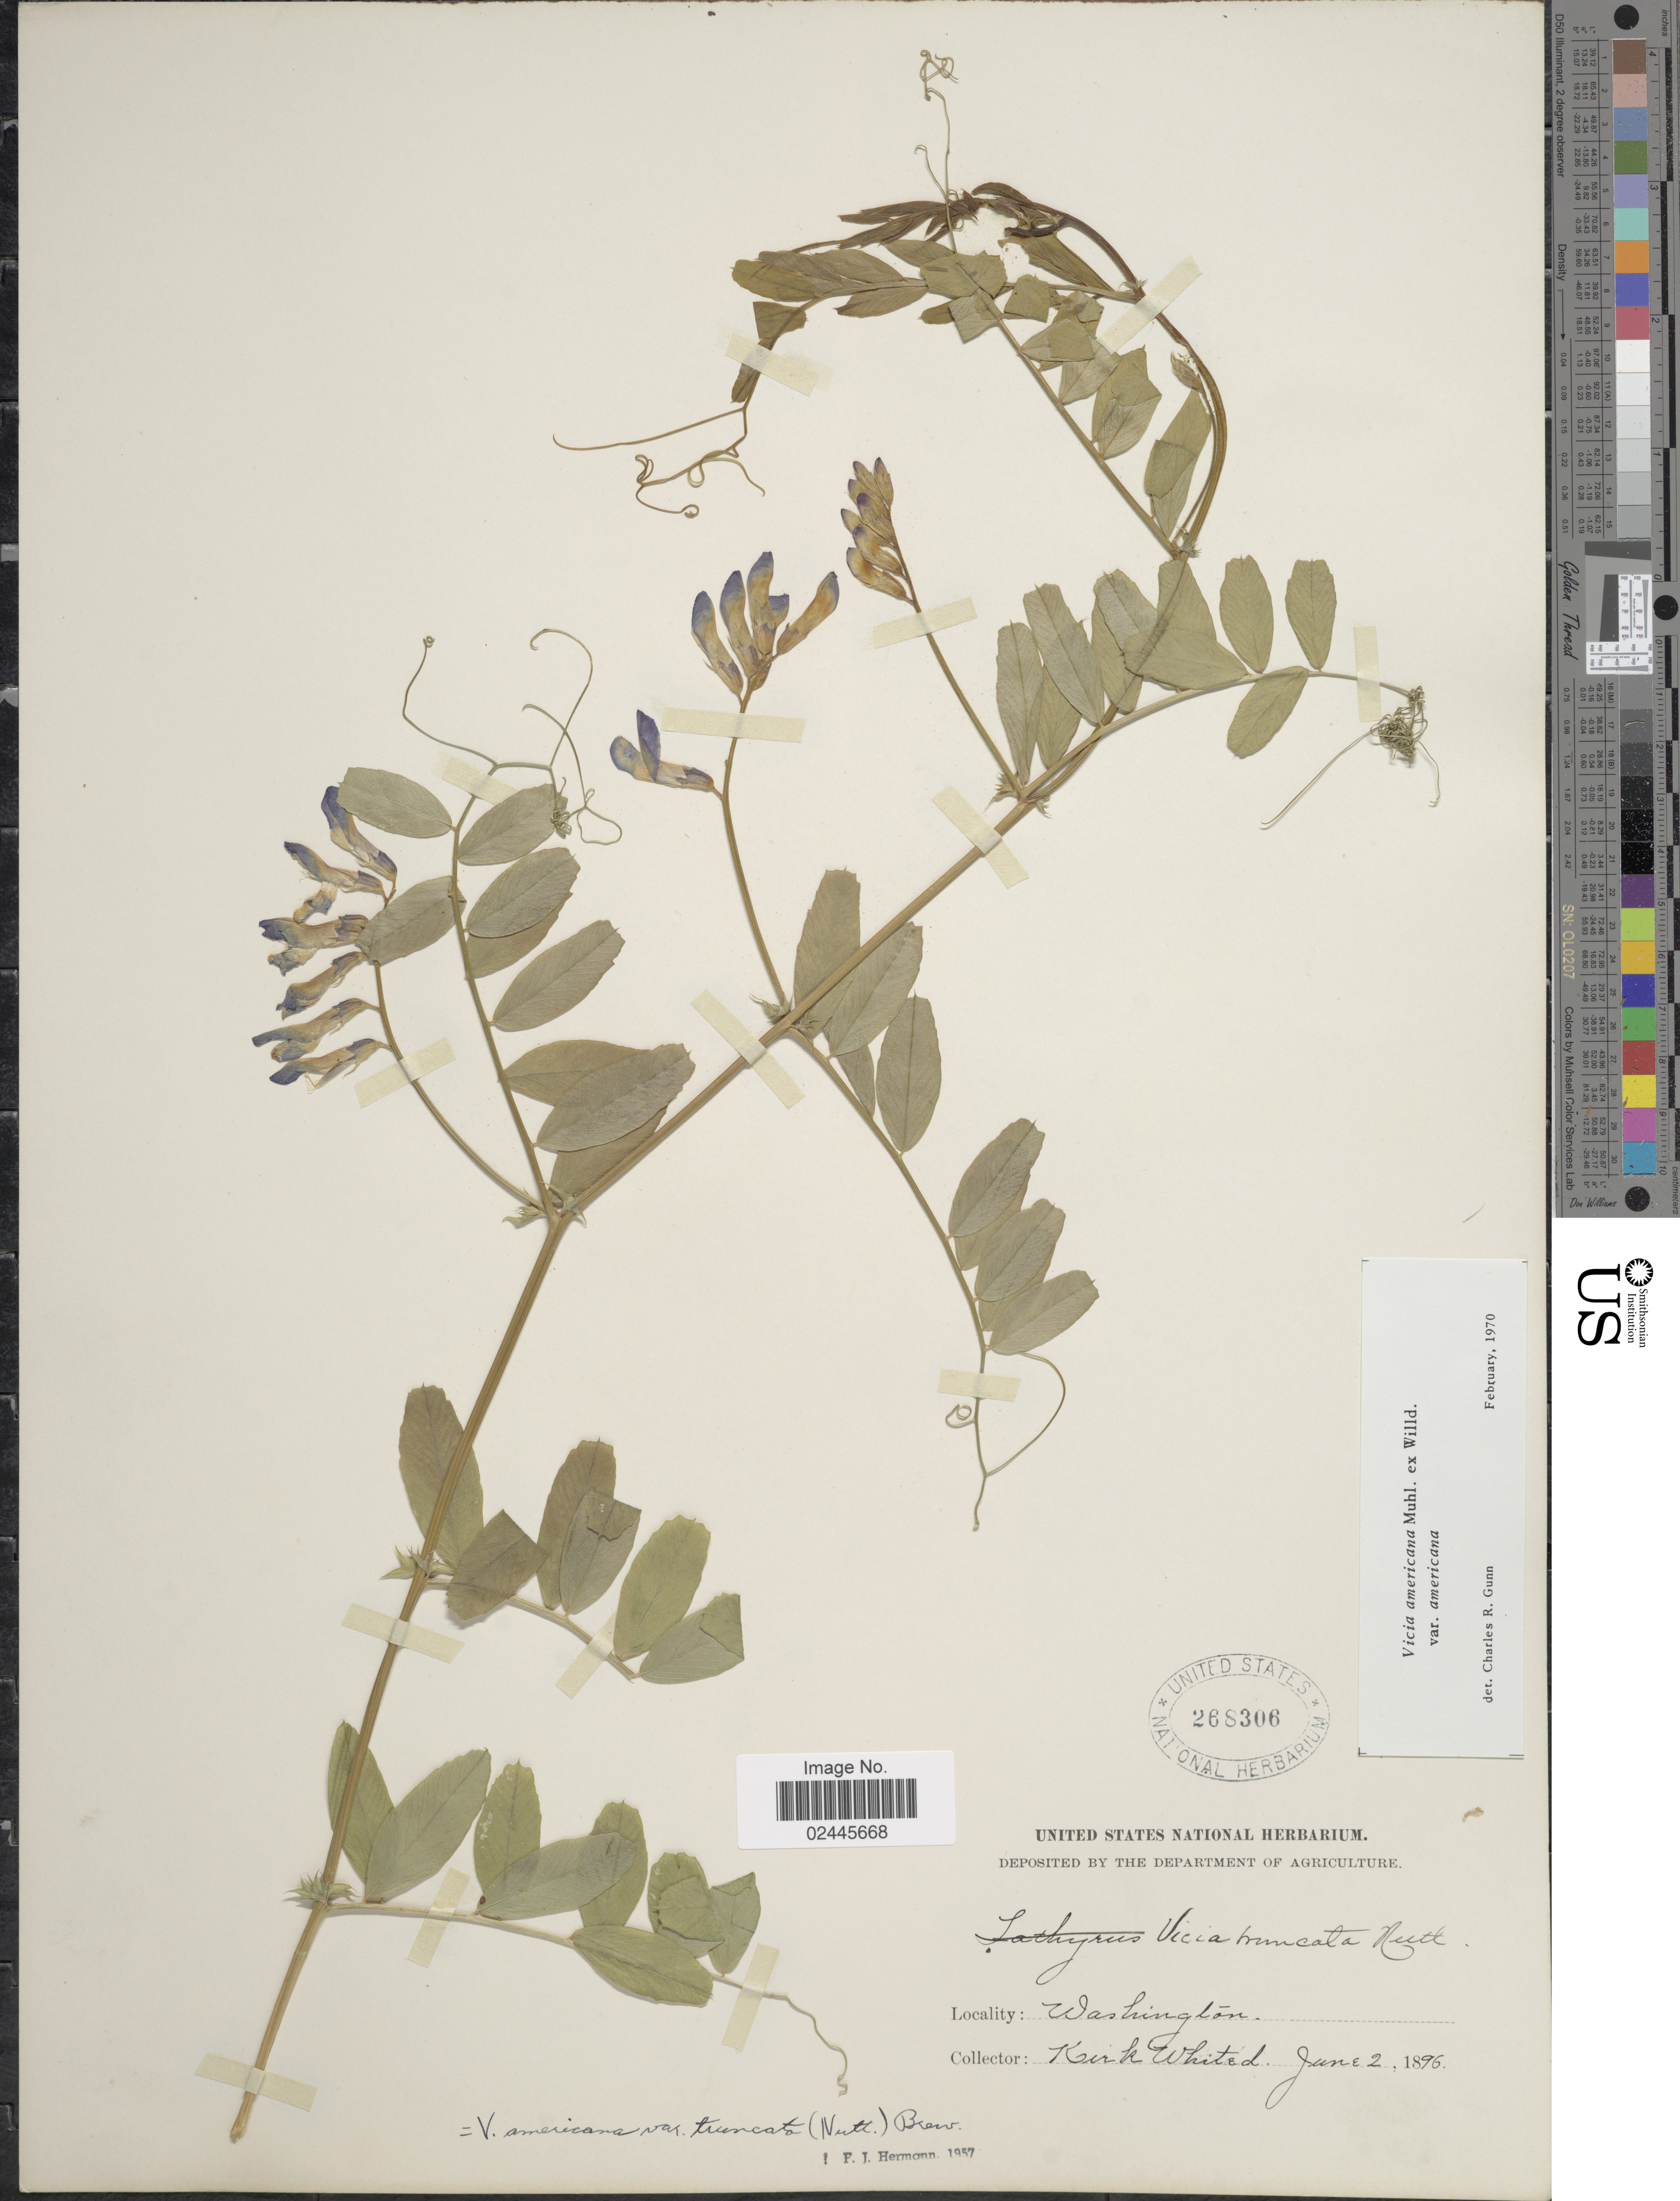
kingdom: Plantae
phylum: Tracheophyta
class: Magnoliopsida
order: Fabales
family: Fabaceae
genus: Vicia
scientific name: Vicia americana var. americana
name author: Muhl. ex Willd.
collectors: K. Whited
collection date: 1896-06-02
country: United States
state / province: Washington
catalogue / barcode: US 268306